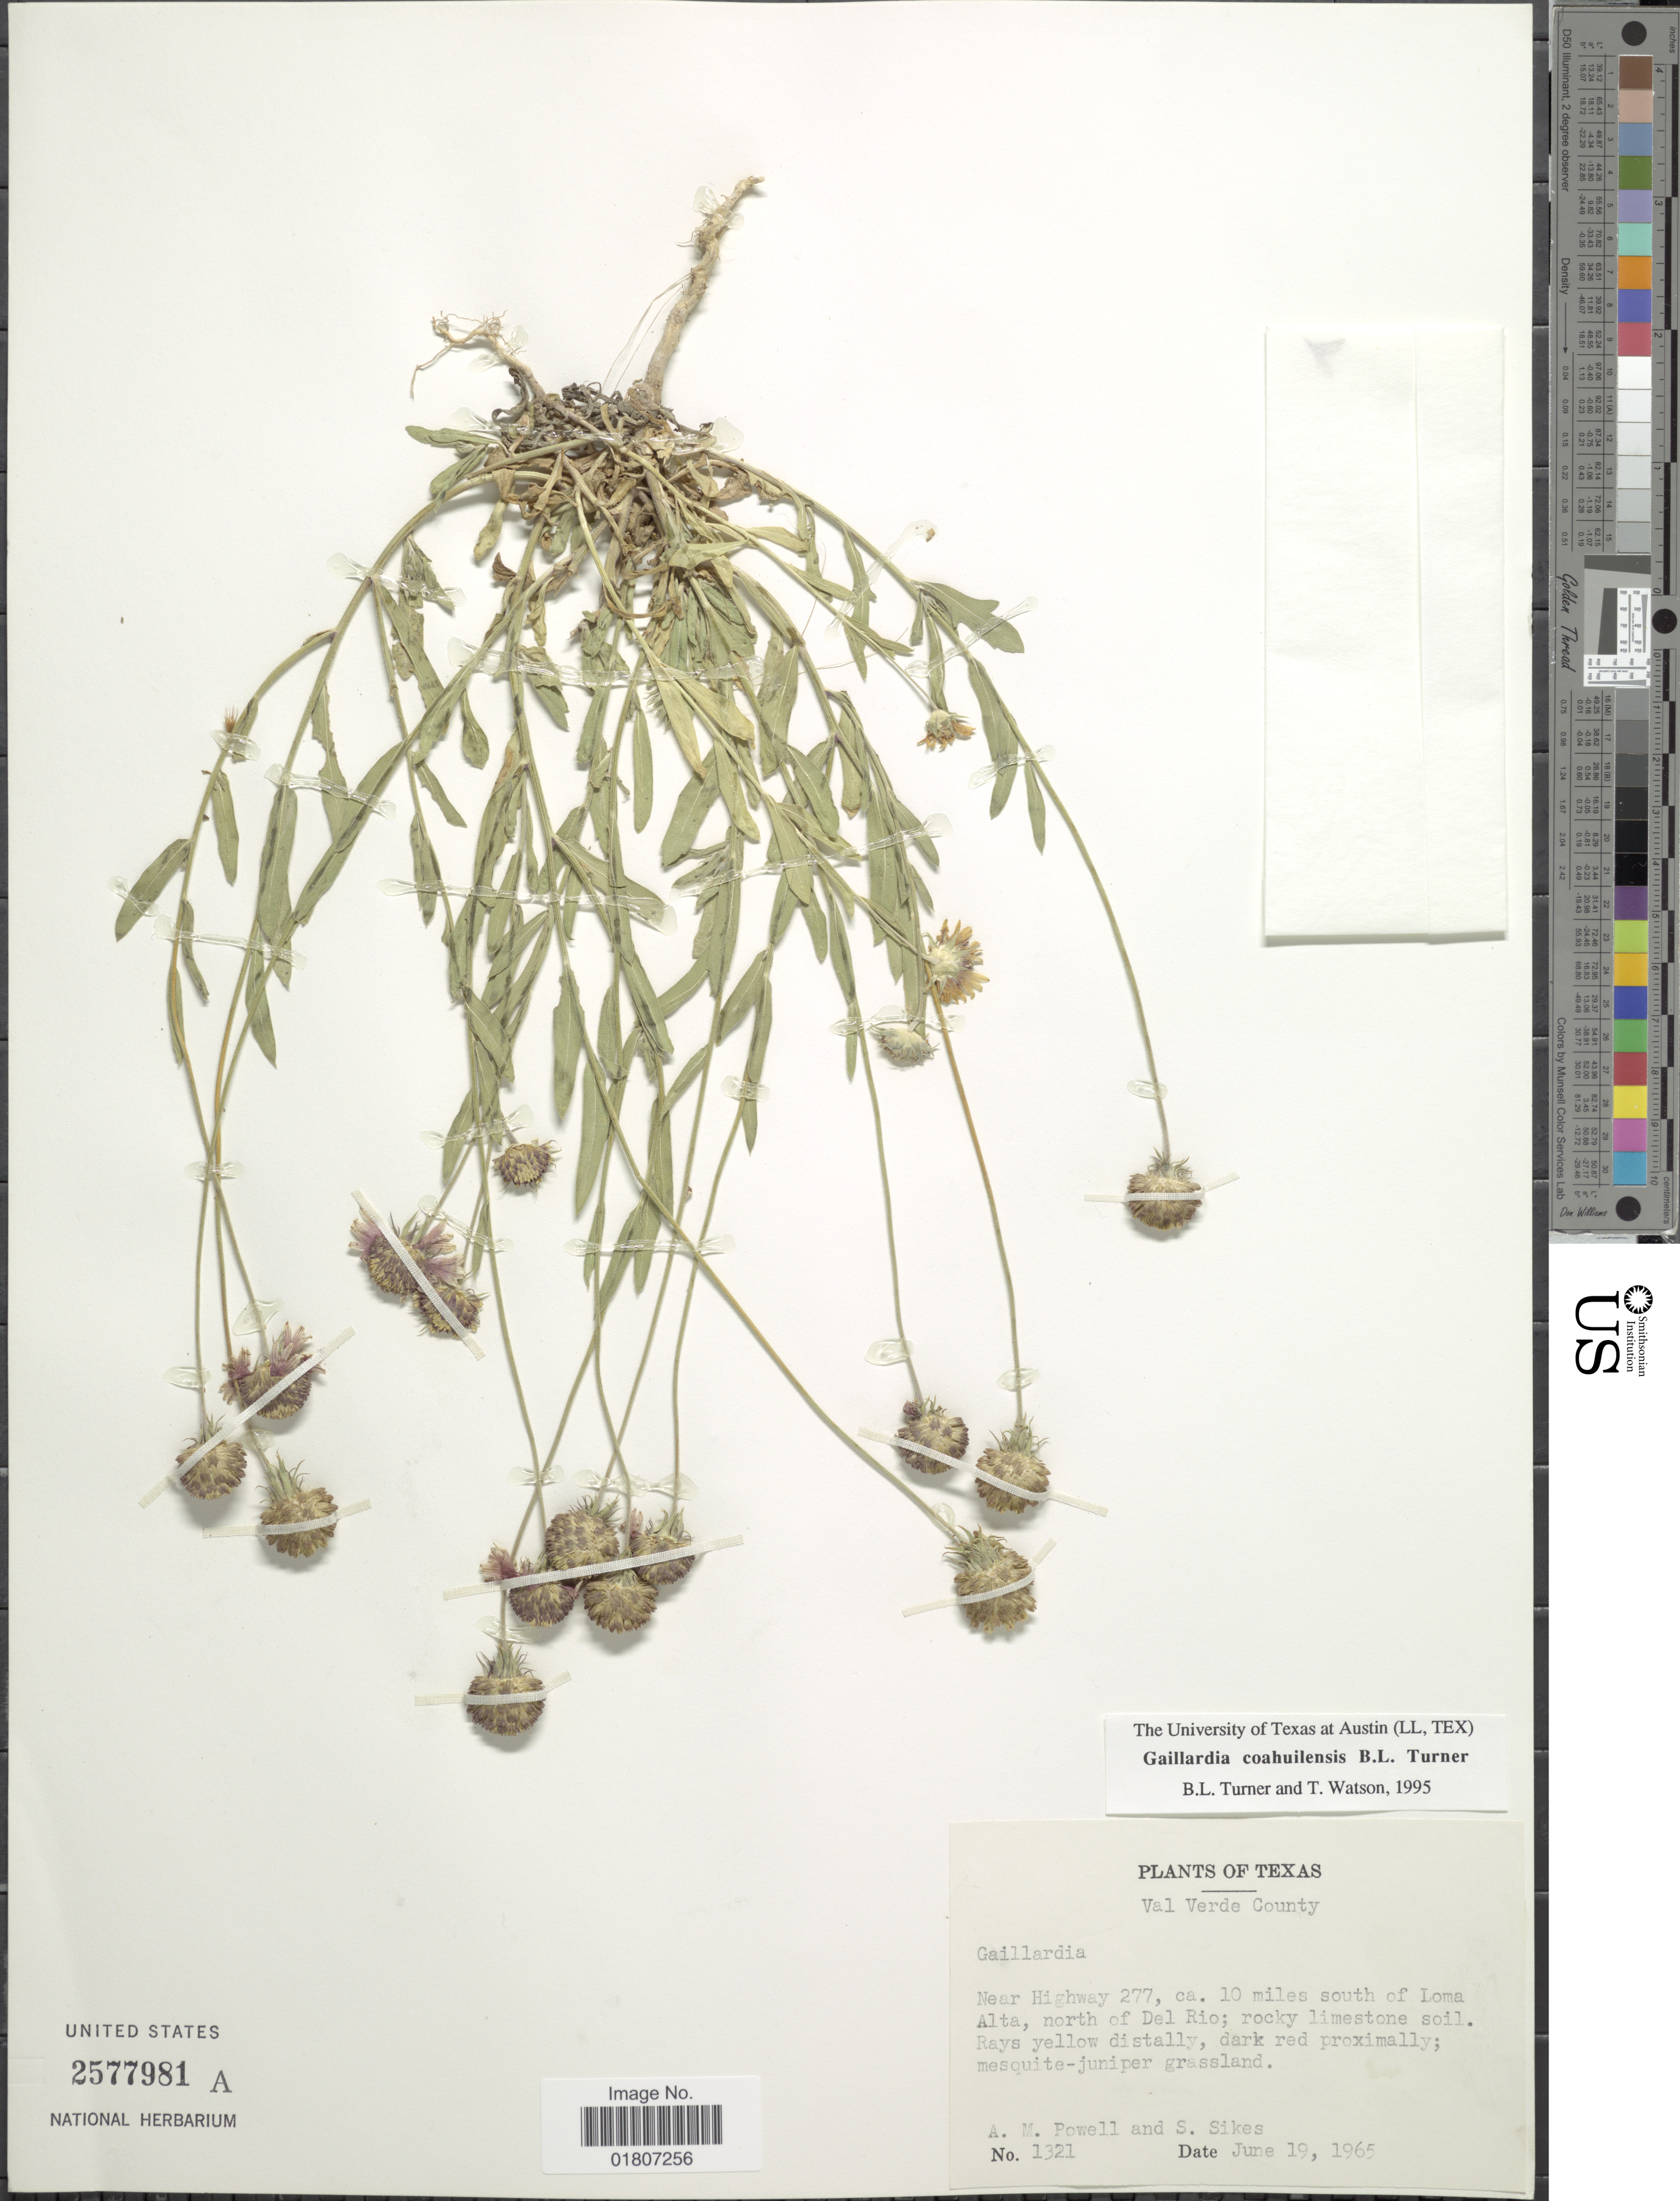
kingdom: Plantae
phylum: Tracheophyta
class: Magnoliopsida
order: Asterales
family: Asteraceae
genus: Gaillardia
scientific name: Gaillardia coahuilensis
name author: B.L. Turner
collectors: A. M. Powell & S. Sikes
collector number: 1321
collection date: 1965-06-19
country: United States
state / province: Texas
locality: Val Verde County. Near Highway 277, ca. 10 miles south of Loma Alata, north of Del Rio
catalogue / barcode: US 2577981A